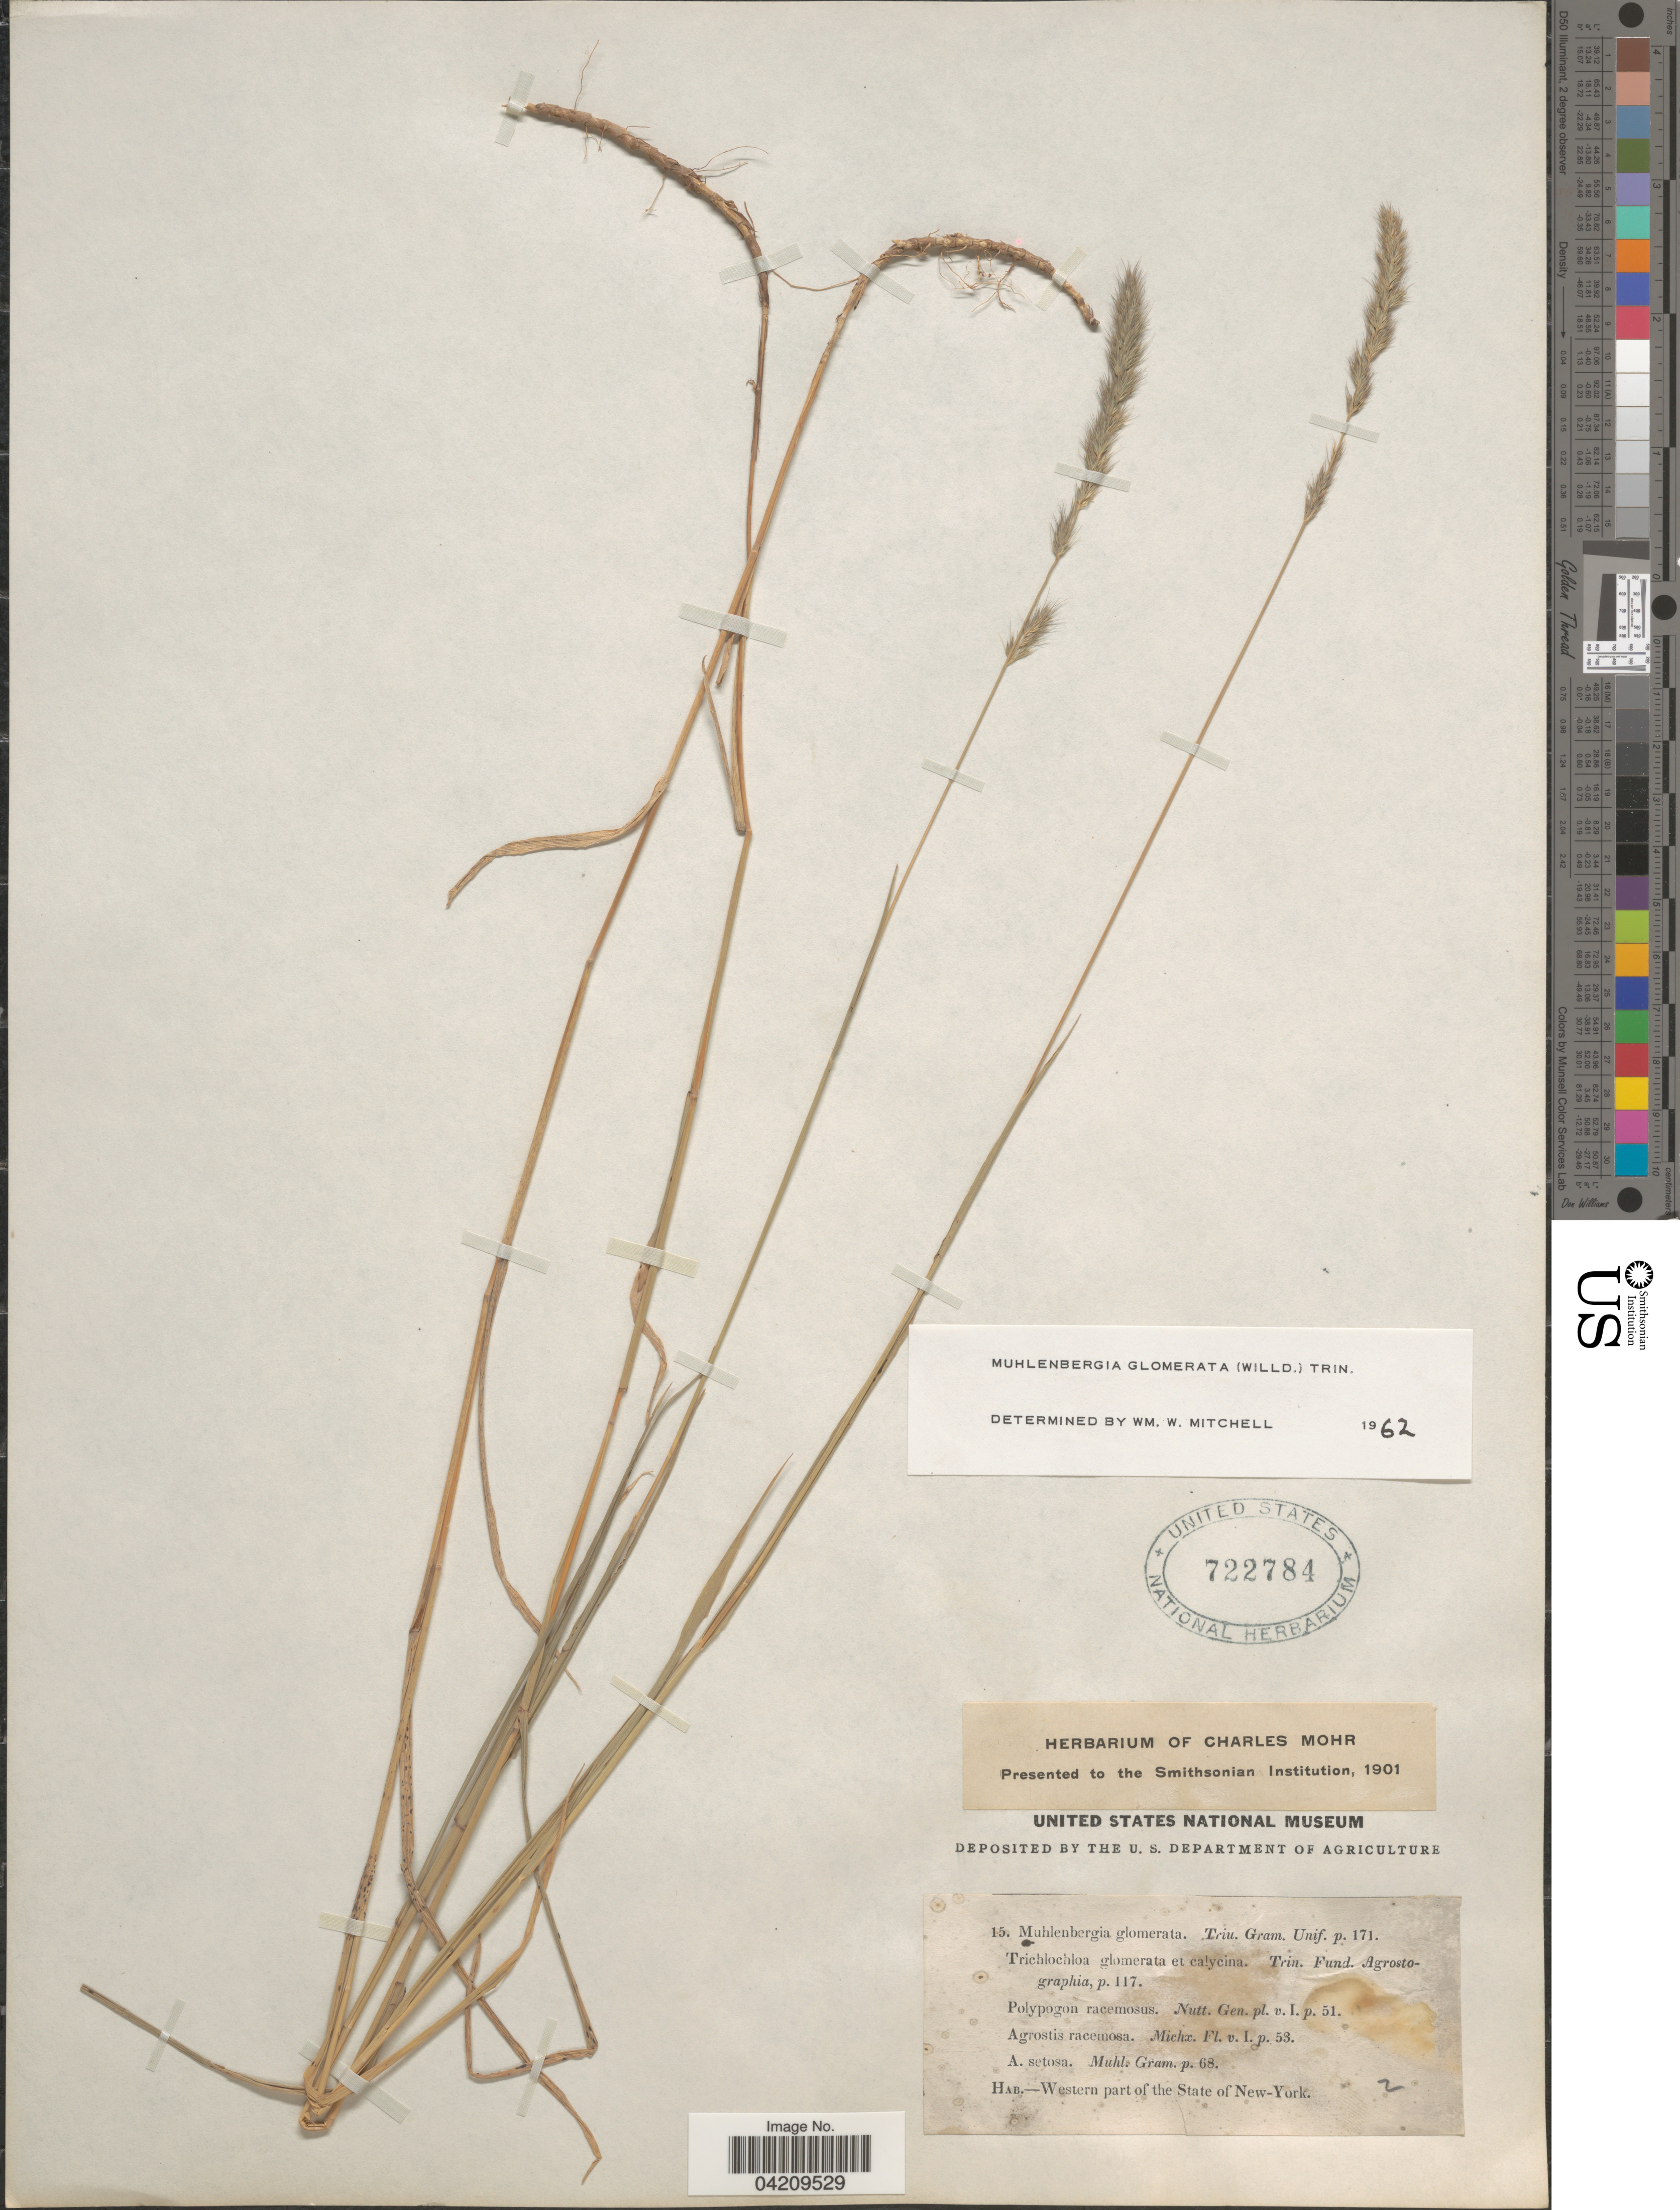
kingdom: Plantae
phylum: Tracheophyta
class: Liliopsida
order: Poales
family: Poaceae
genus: Muhlenbergia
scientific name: Muhlenbergia glomerata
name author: (Willd.) Trin.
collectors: ex herb. Charles Mohr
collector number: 15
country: United States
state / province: New York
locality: Western part of the State of New-York.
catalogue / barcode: US 722784